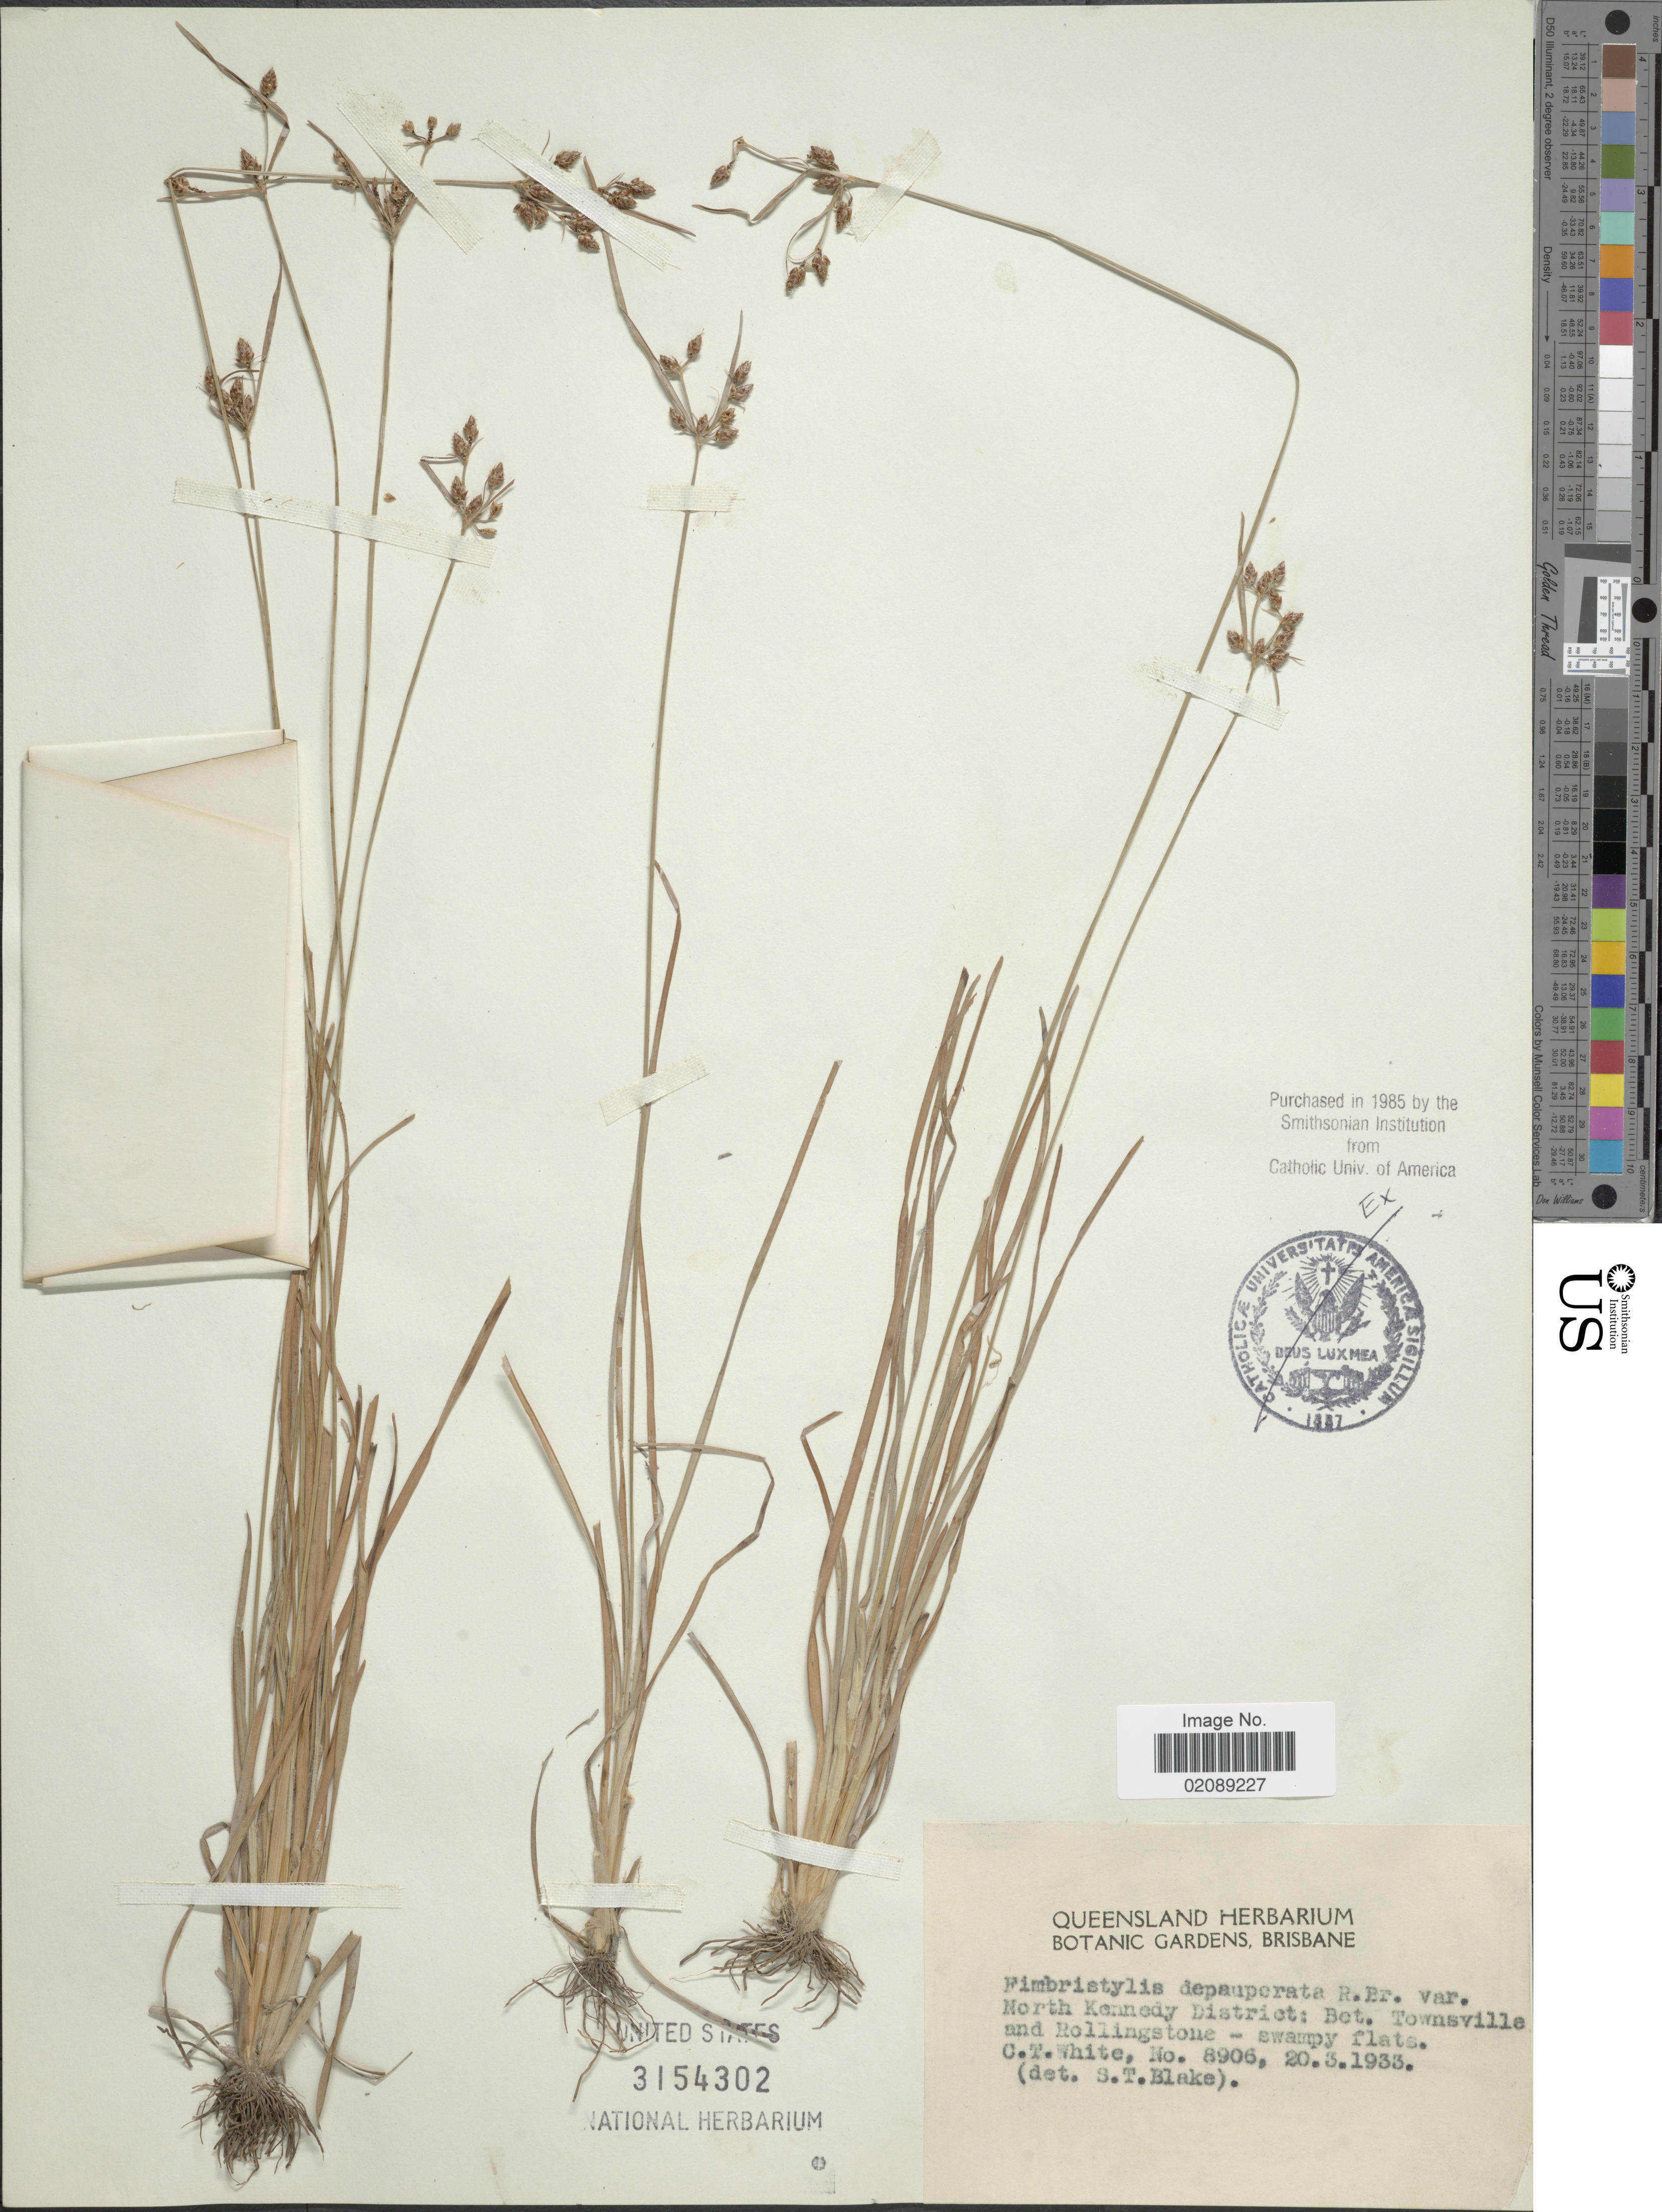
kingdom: Plantae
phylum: Tracheophyta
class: Liliopsida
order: Poales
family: Cyperaceae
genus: Fimbristylis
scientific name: Fimbristylis depauperata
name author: R. Br.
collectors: C. T. White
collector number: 8906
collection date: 1933-03-20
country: Australia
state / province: Queensland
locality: North Kennedy District: Bet. Townsville and Rollingstone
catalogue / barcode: US 3154302